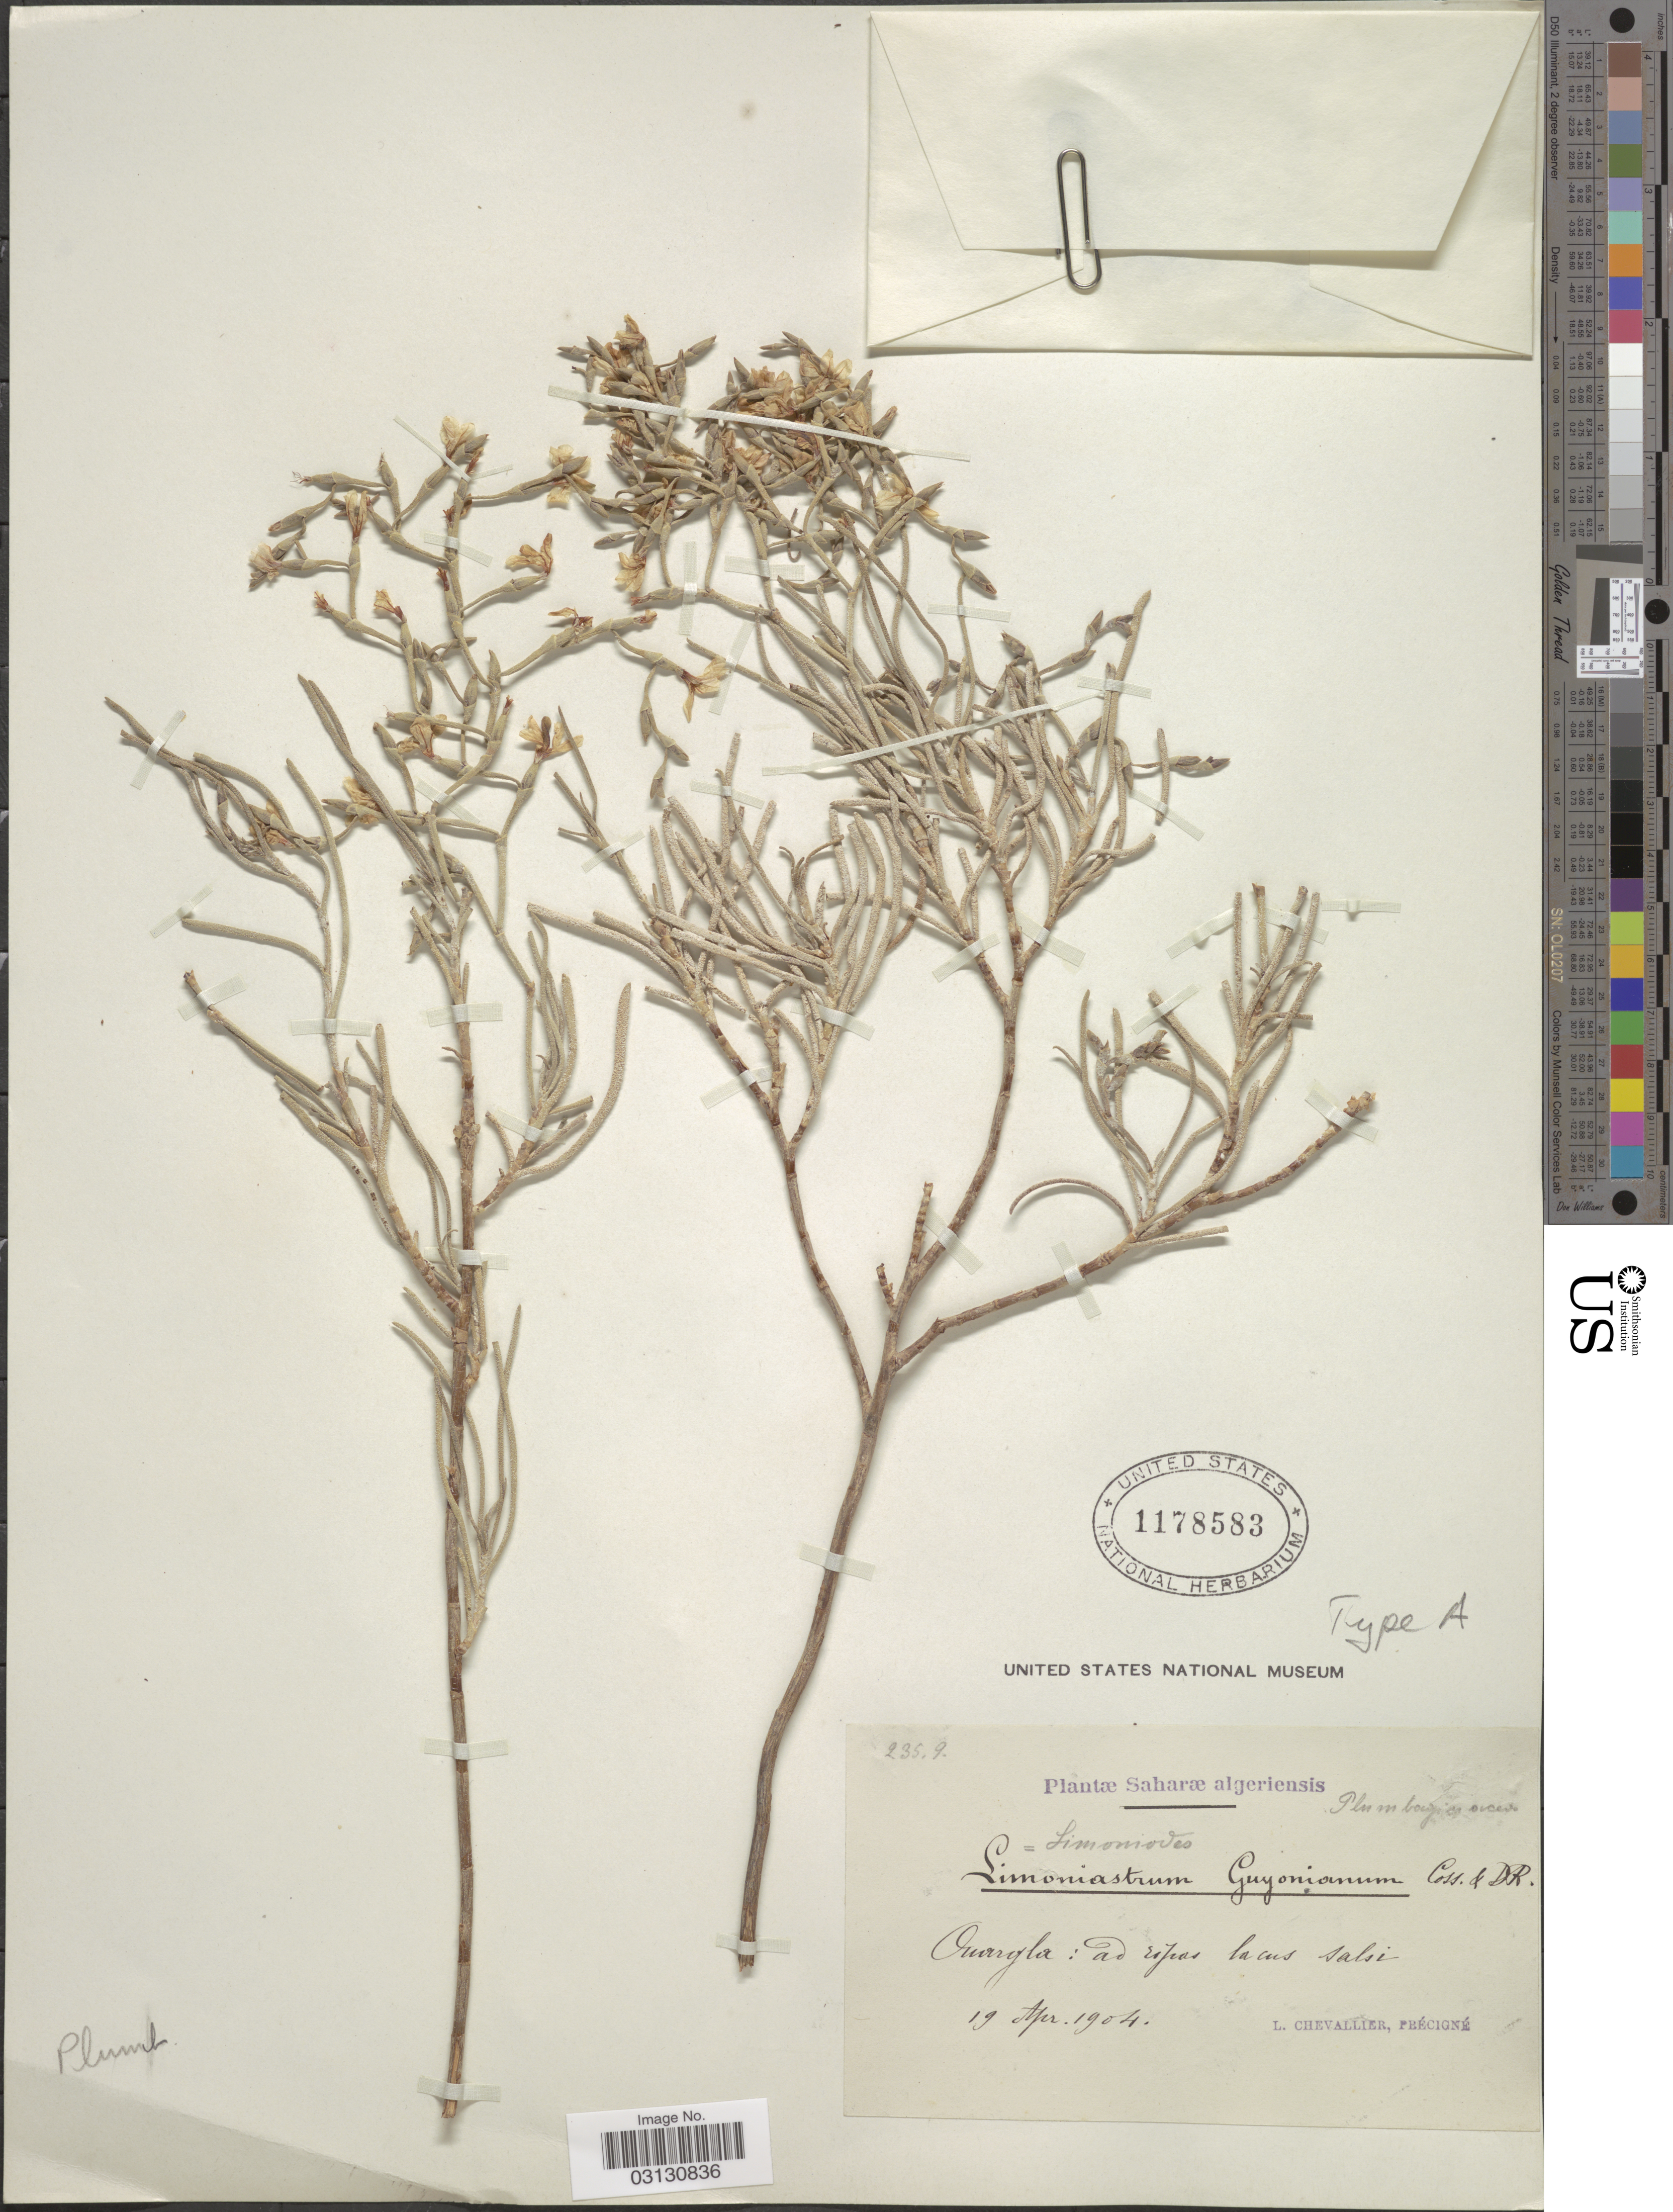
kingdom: Plantae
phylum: Tracheophyta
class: Magnoliopsida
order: Caryophyllales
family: Plumbaginaceae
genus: Limoniastrum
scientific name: Limoniastrum guyonianum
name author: Durieu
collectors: L. Chevalier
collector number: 2359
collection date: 1904-04-19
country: Algeria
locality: Saharæ algeriensis, Ouargla: ad Espas la cus salsi.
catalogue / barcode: US 1178583